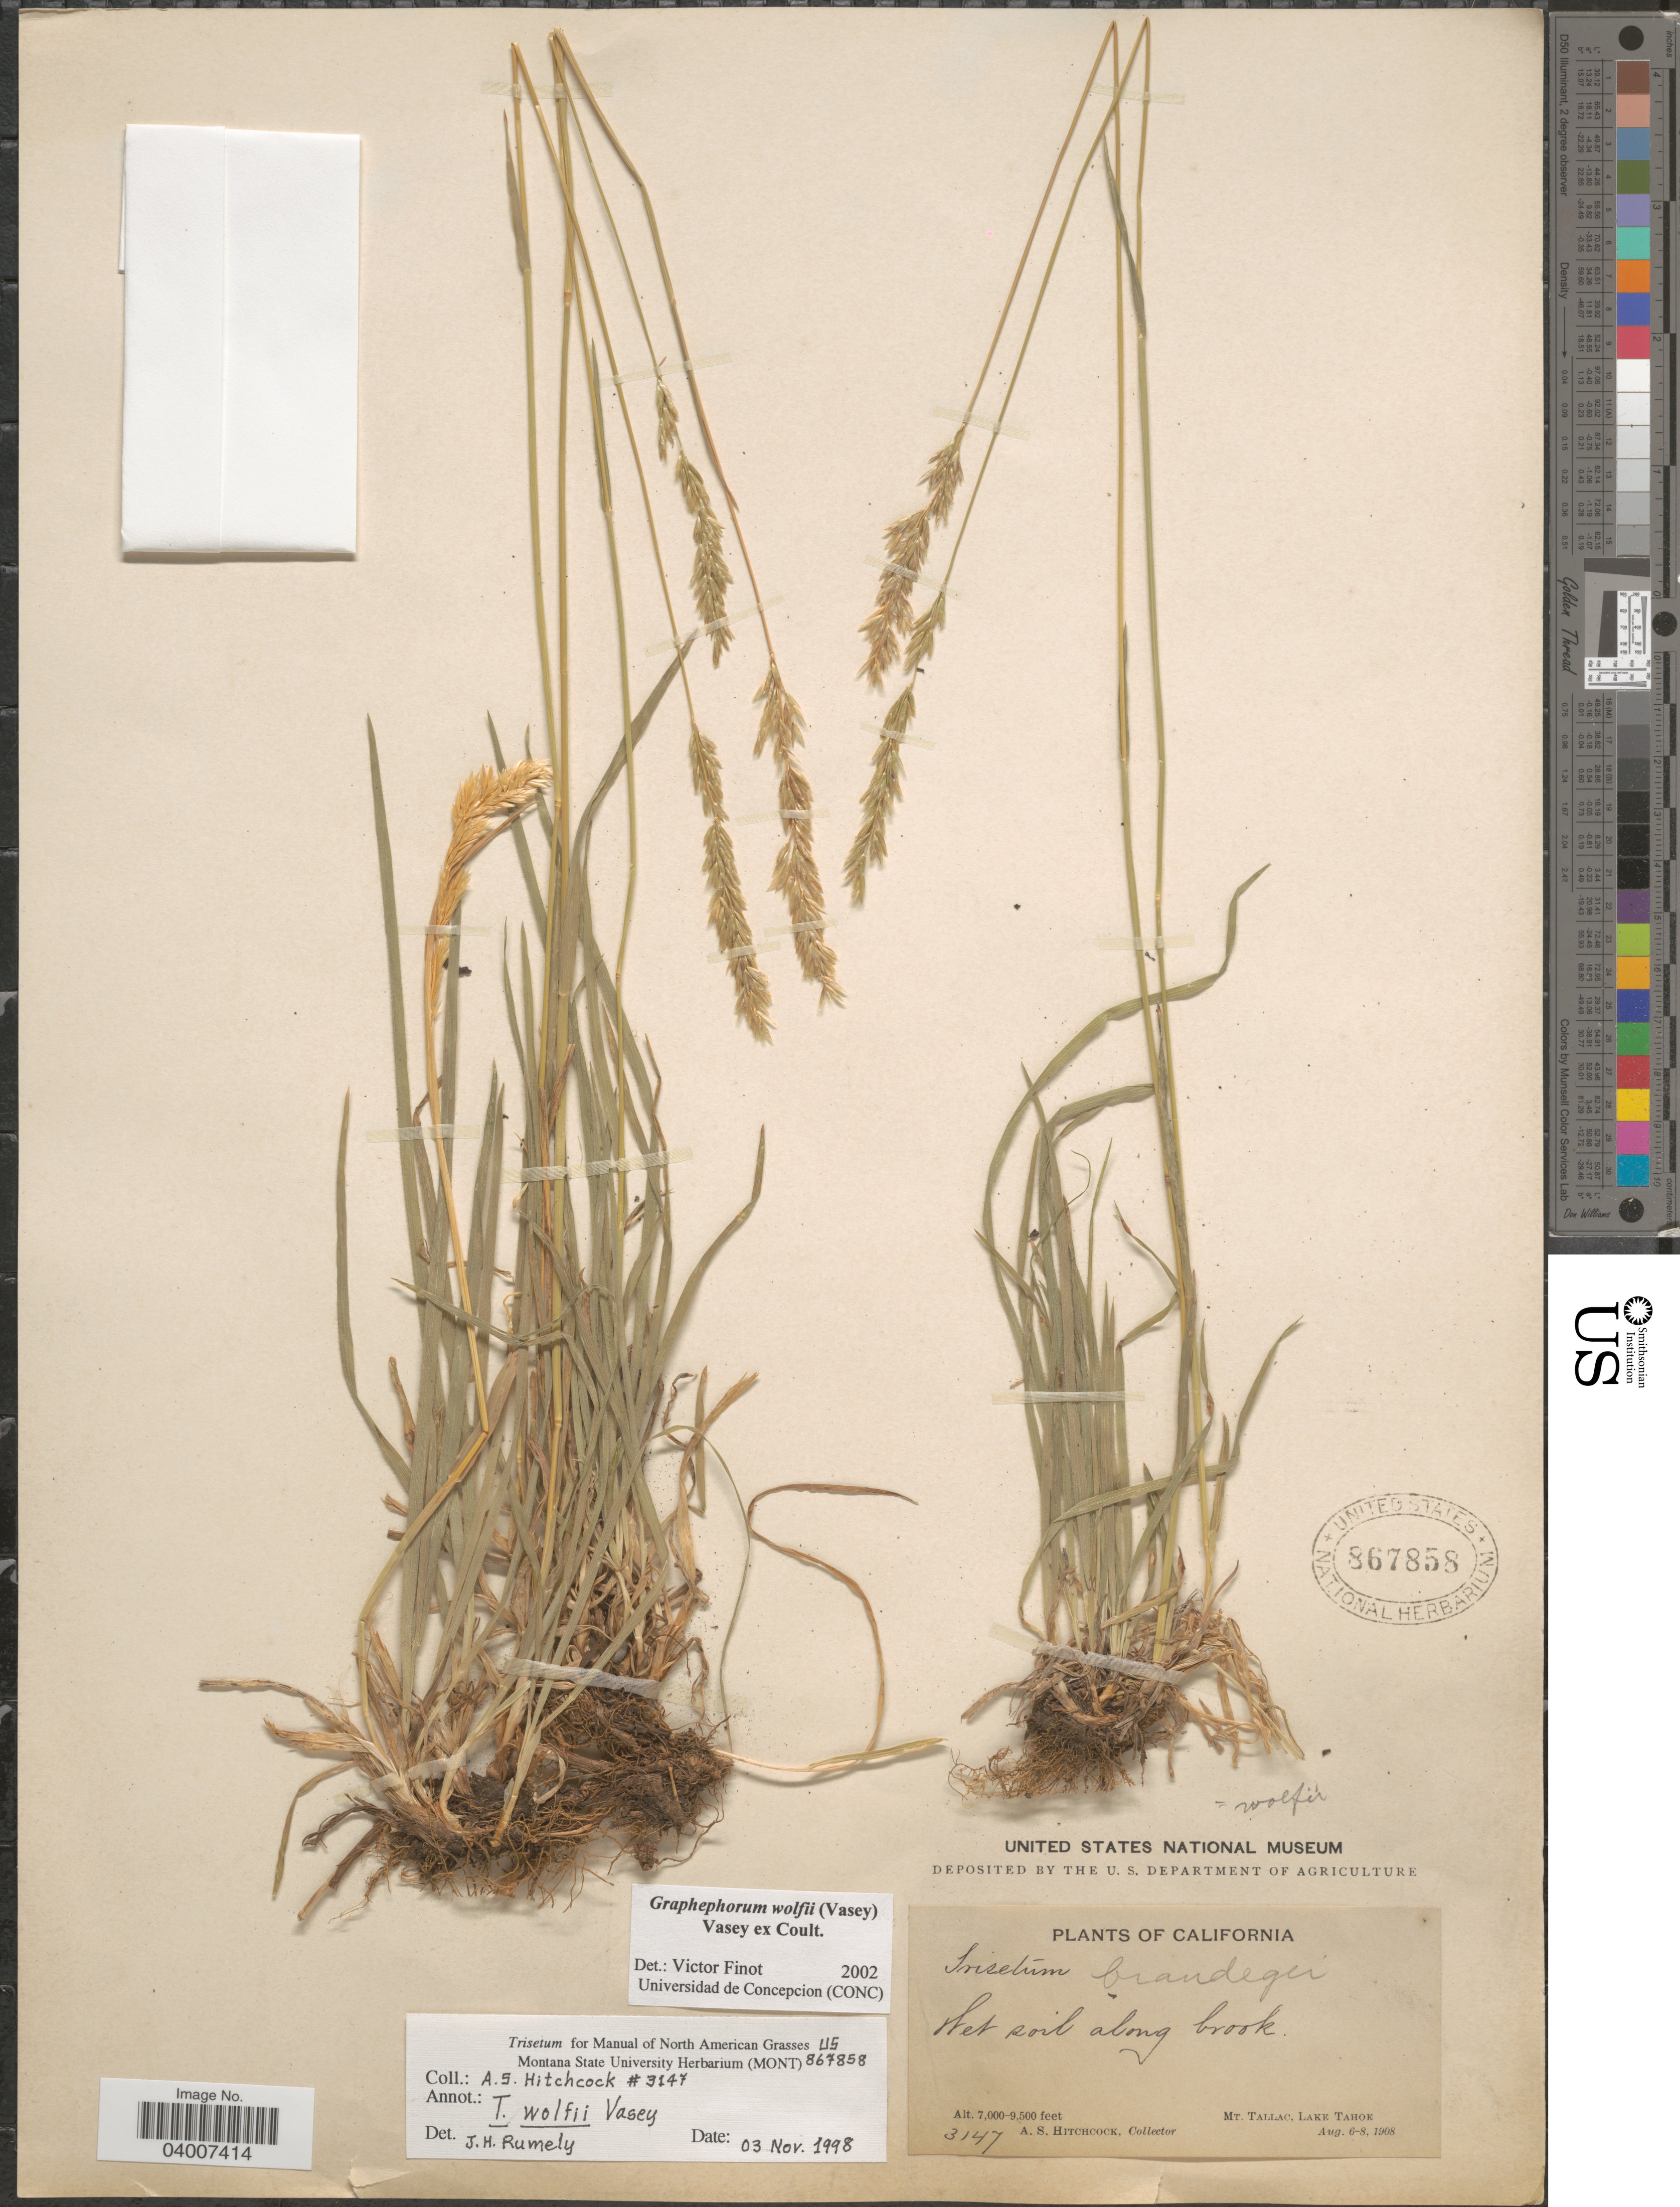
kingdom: Plantae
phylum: Tracheophyta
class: Liliopsida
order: Poales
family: Poaceae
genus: Graphephorum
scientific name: Graphephorum wolfii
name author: (E. Fourn.) Vasey ex Coult.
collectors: A. S. Hitchcock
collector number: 3147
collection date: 1908-08-06/1908-08-08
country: United States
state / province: California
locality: Mt. Tallac, Lake Tahoe.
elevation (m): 2134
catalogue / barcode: US 867858